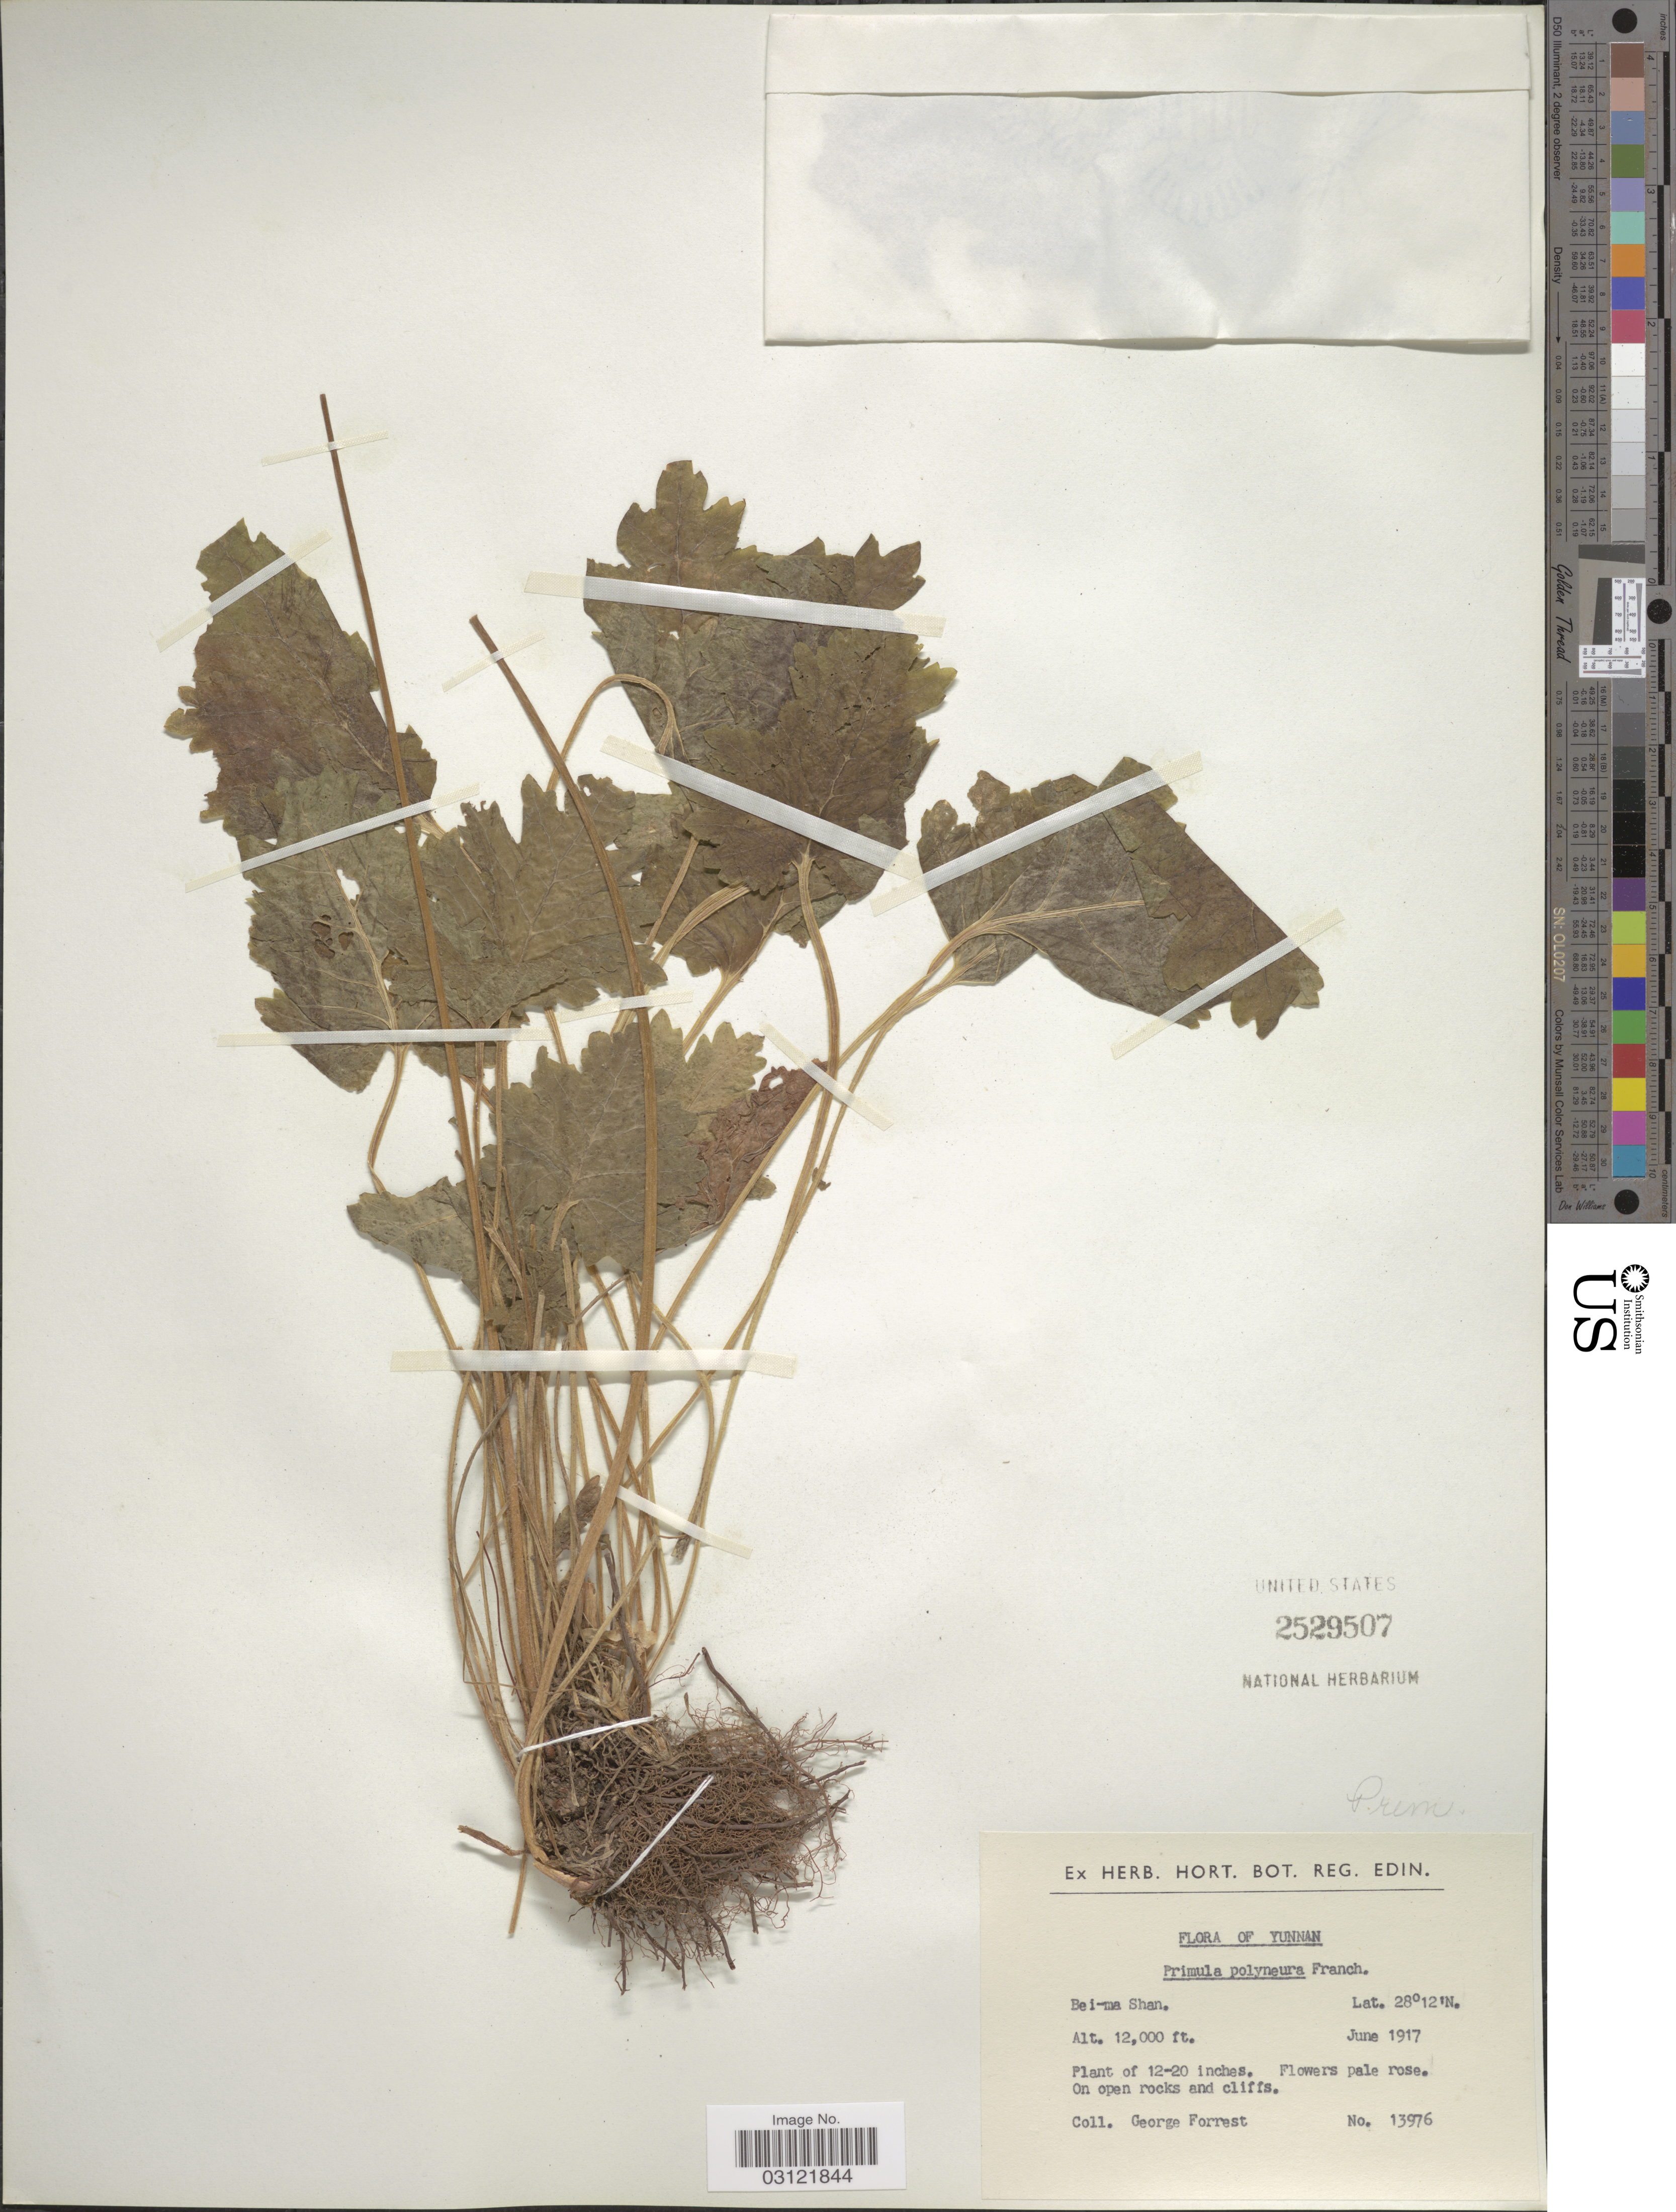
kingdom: Plantae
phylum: Tracheophyta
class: Magnoliopsida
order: Ericales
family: Primulaceae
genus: Primula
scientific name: Primula polyneura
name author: Franch.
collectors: G. Forrest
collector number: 13976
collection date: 1917-06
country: China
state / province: Yunnan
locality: Bei-ma Shan.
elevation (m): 3658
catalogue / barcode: US 2529507